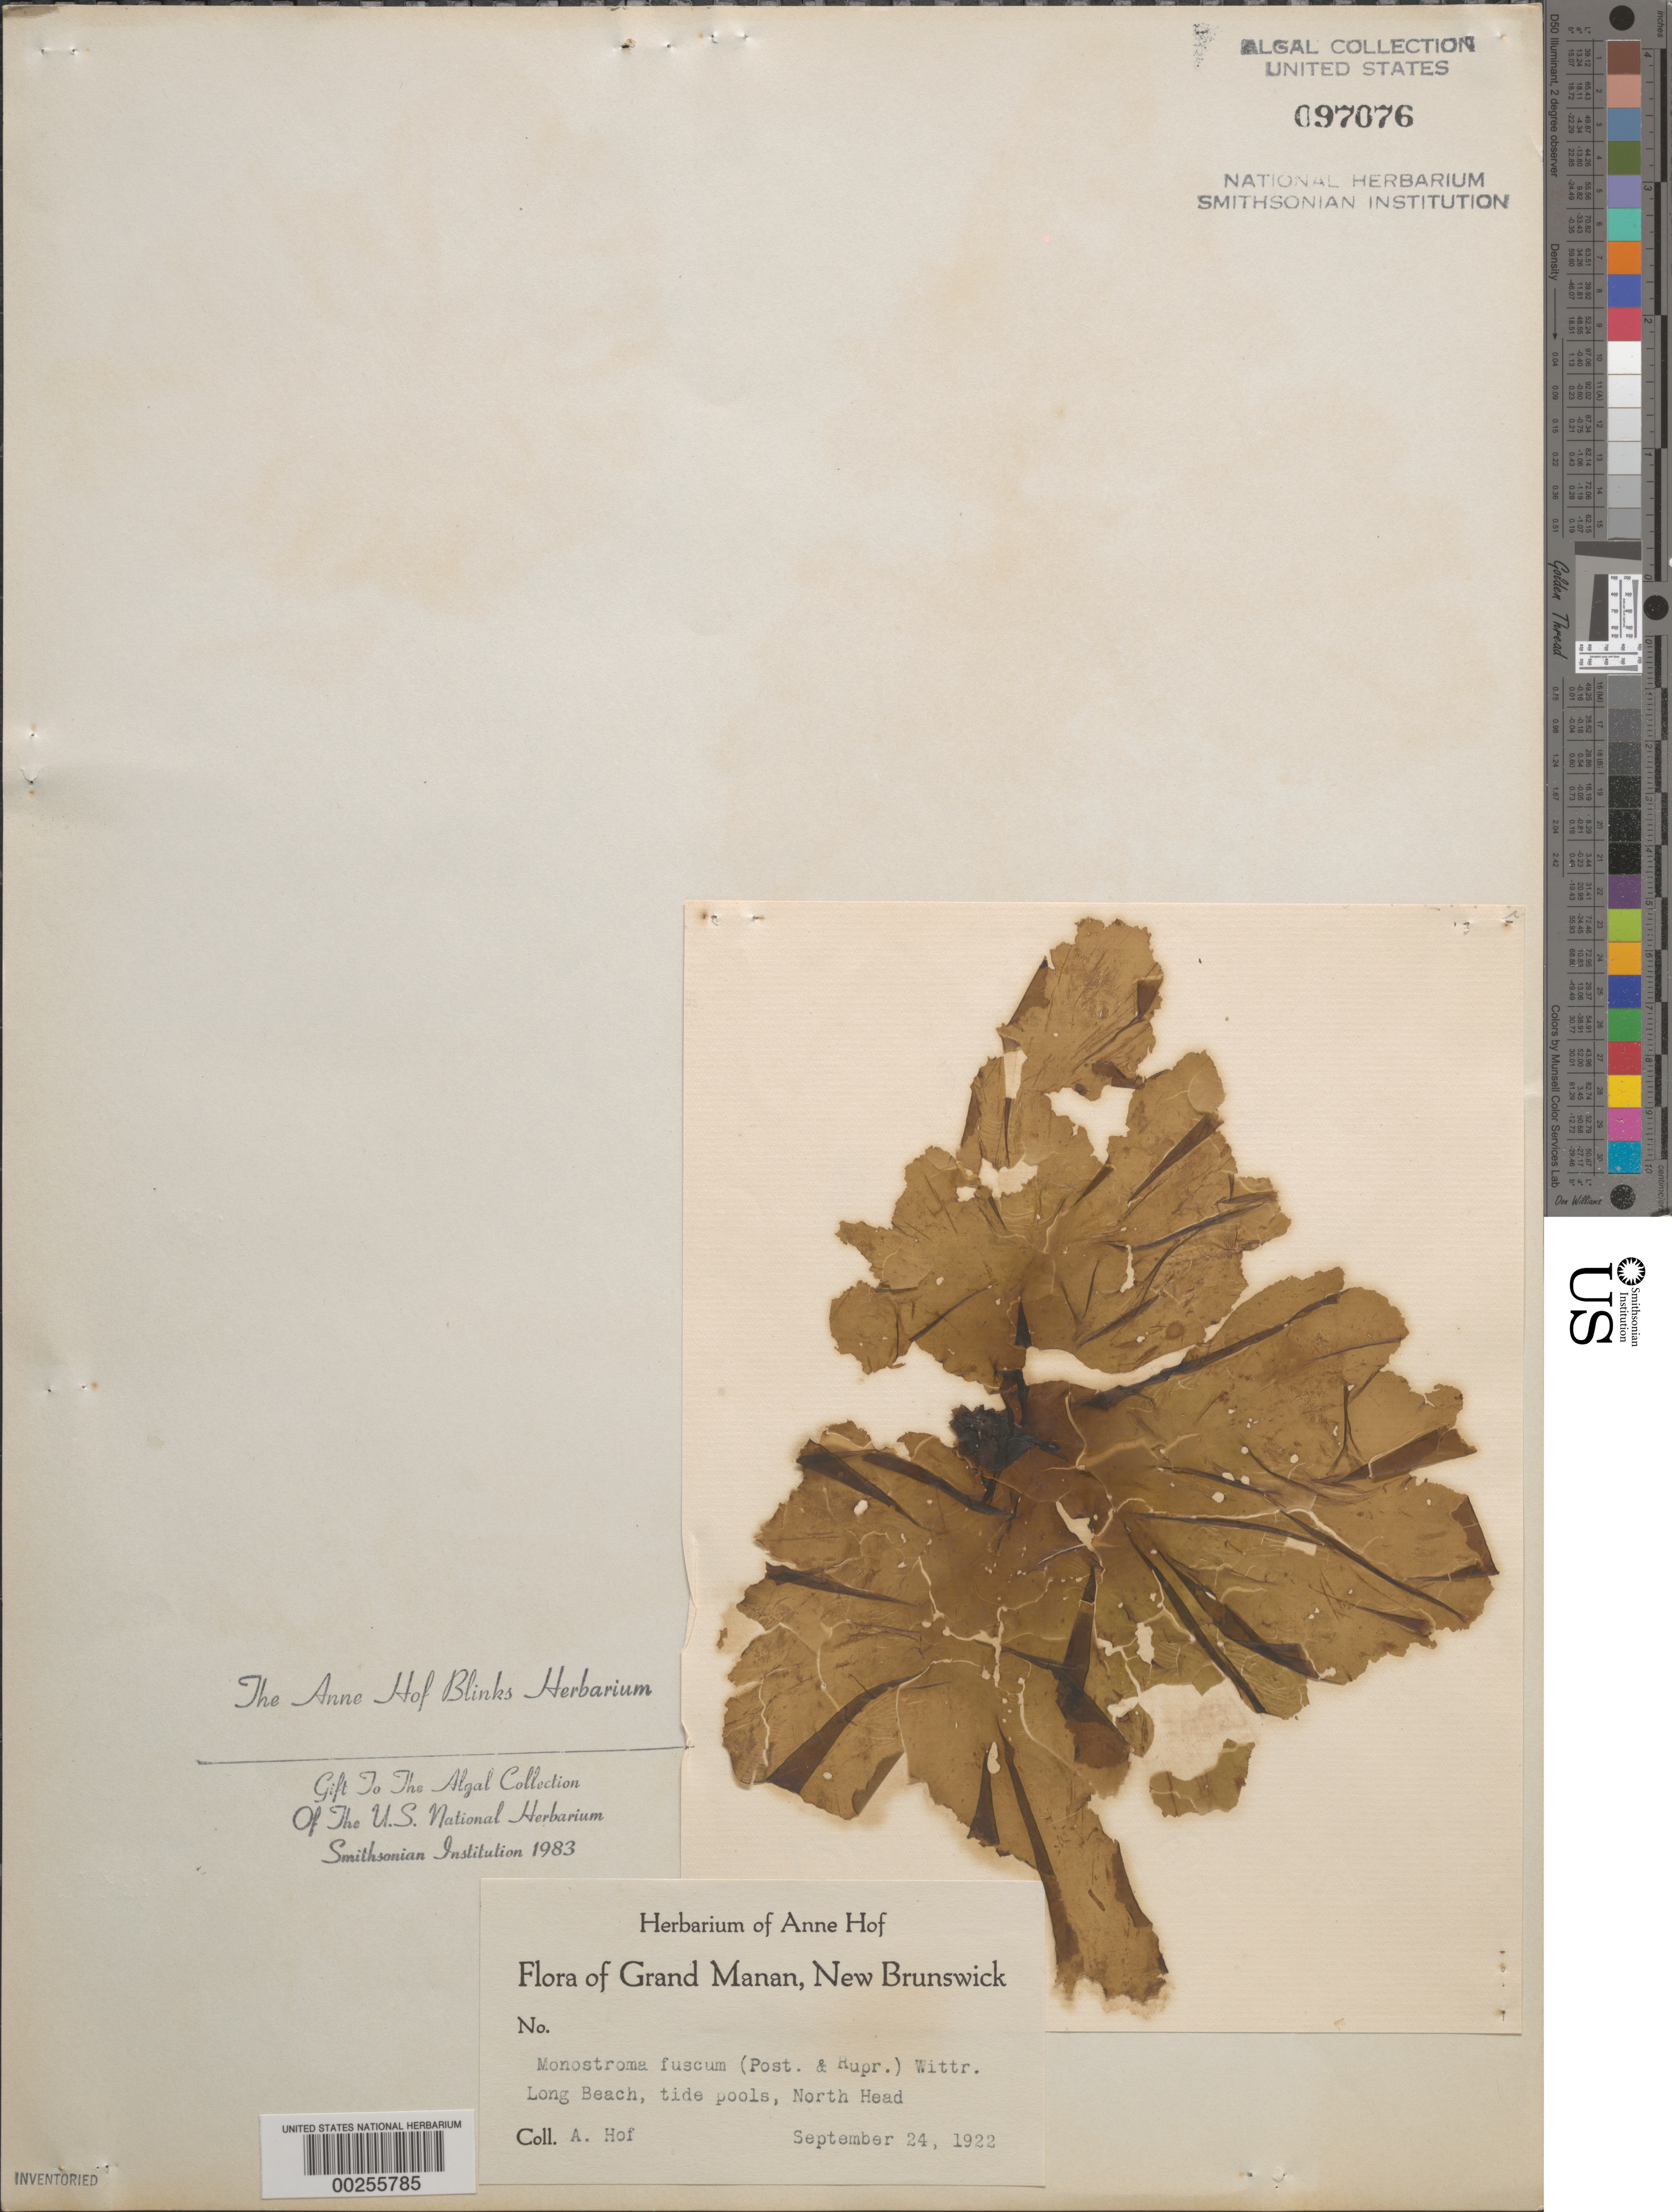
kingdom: Plantae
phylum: Chlorophyta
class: Ulvophyceae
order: Ulvales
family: Ulvaceae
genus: Ulvaria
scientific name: Ulvaria splendens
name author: (Rupr.) K.L.Vinogr.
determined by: Algae name updating Project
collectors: A. Blinks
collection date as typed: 24 Sep 1922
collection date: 1922-09-24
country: Canada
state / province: New Brunswick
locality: Grand manan, north head, long beach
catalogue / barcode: US 97076